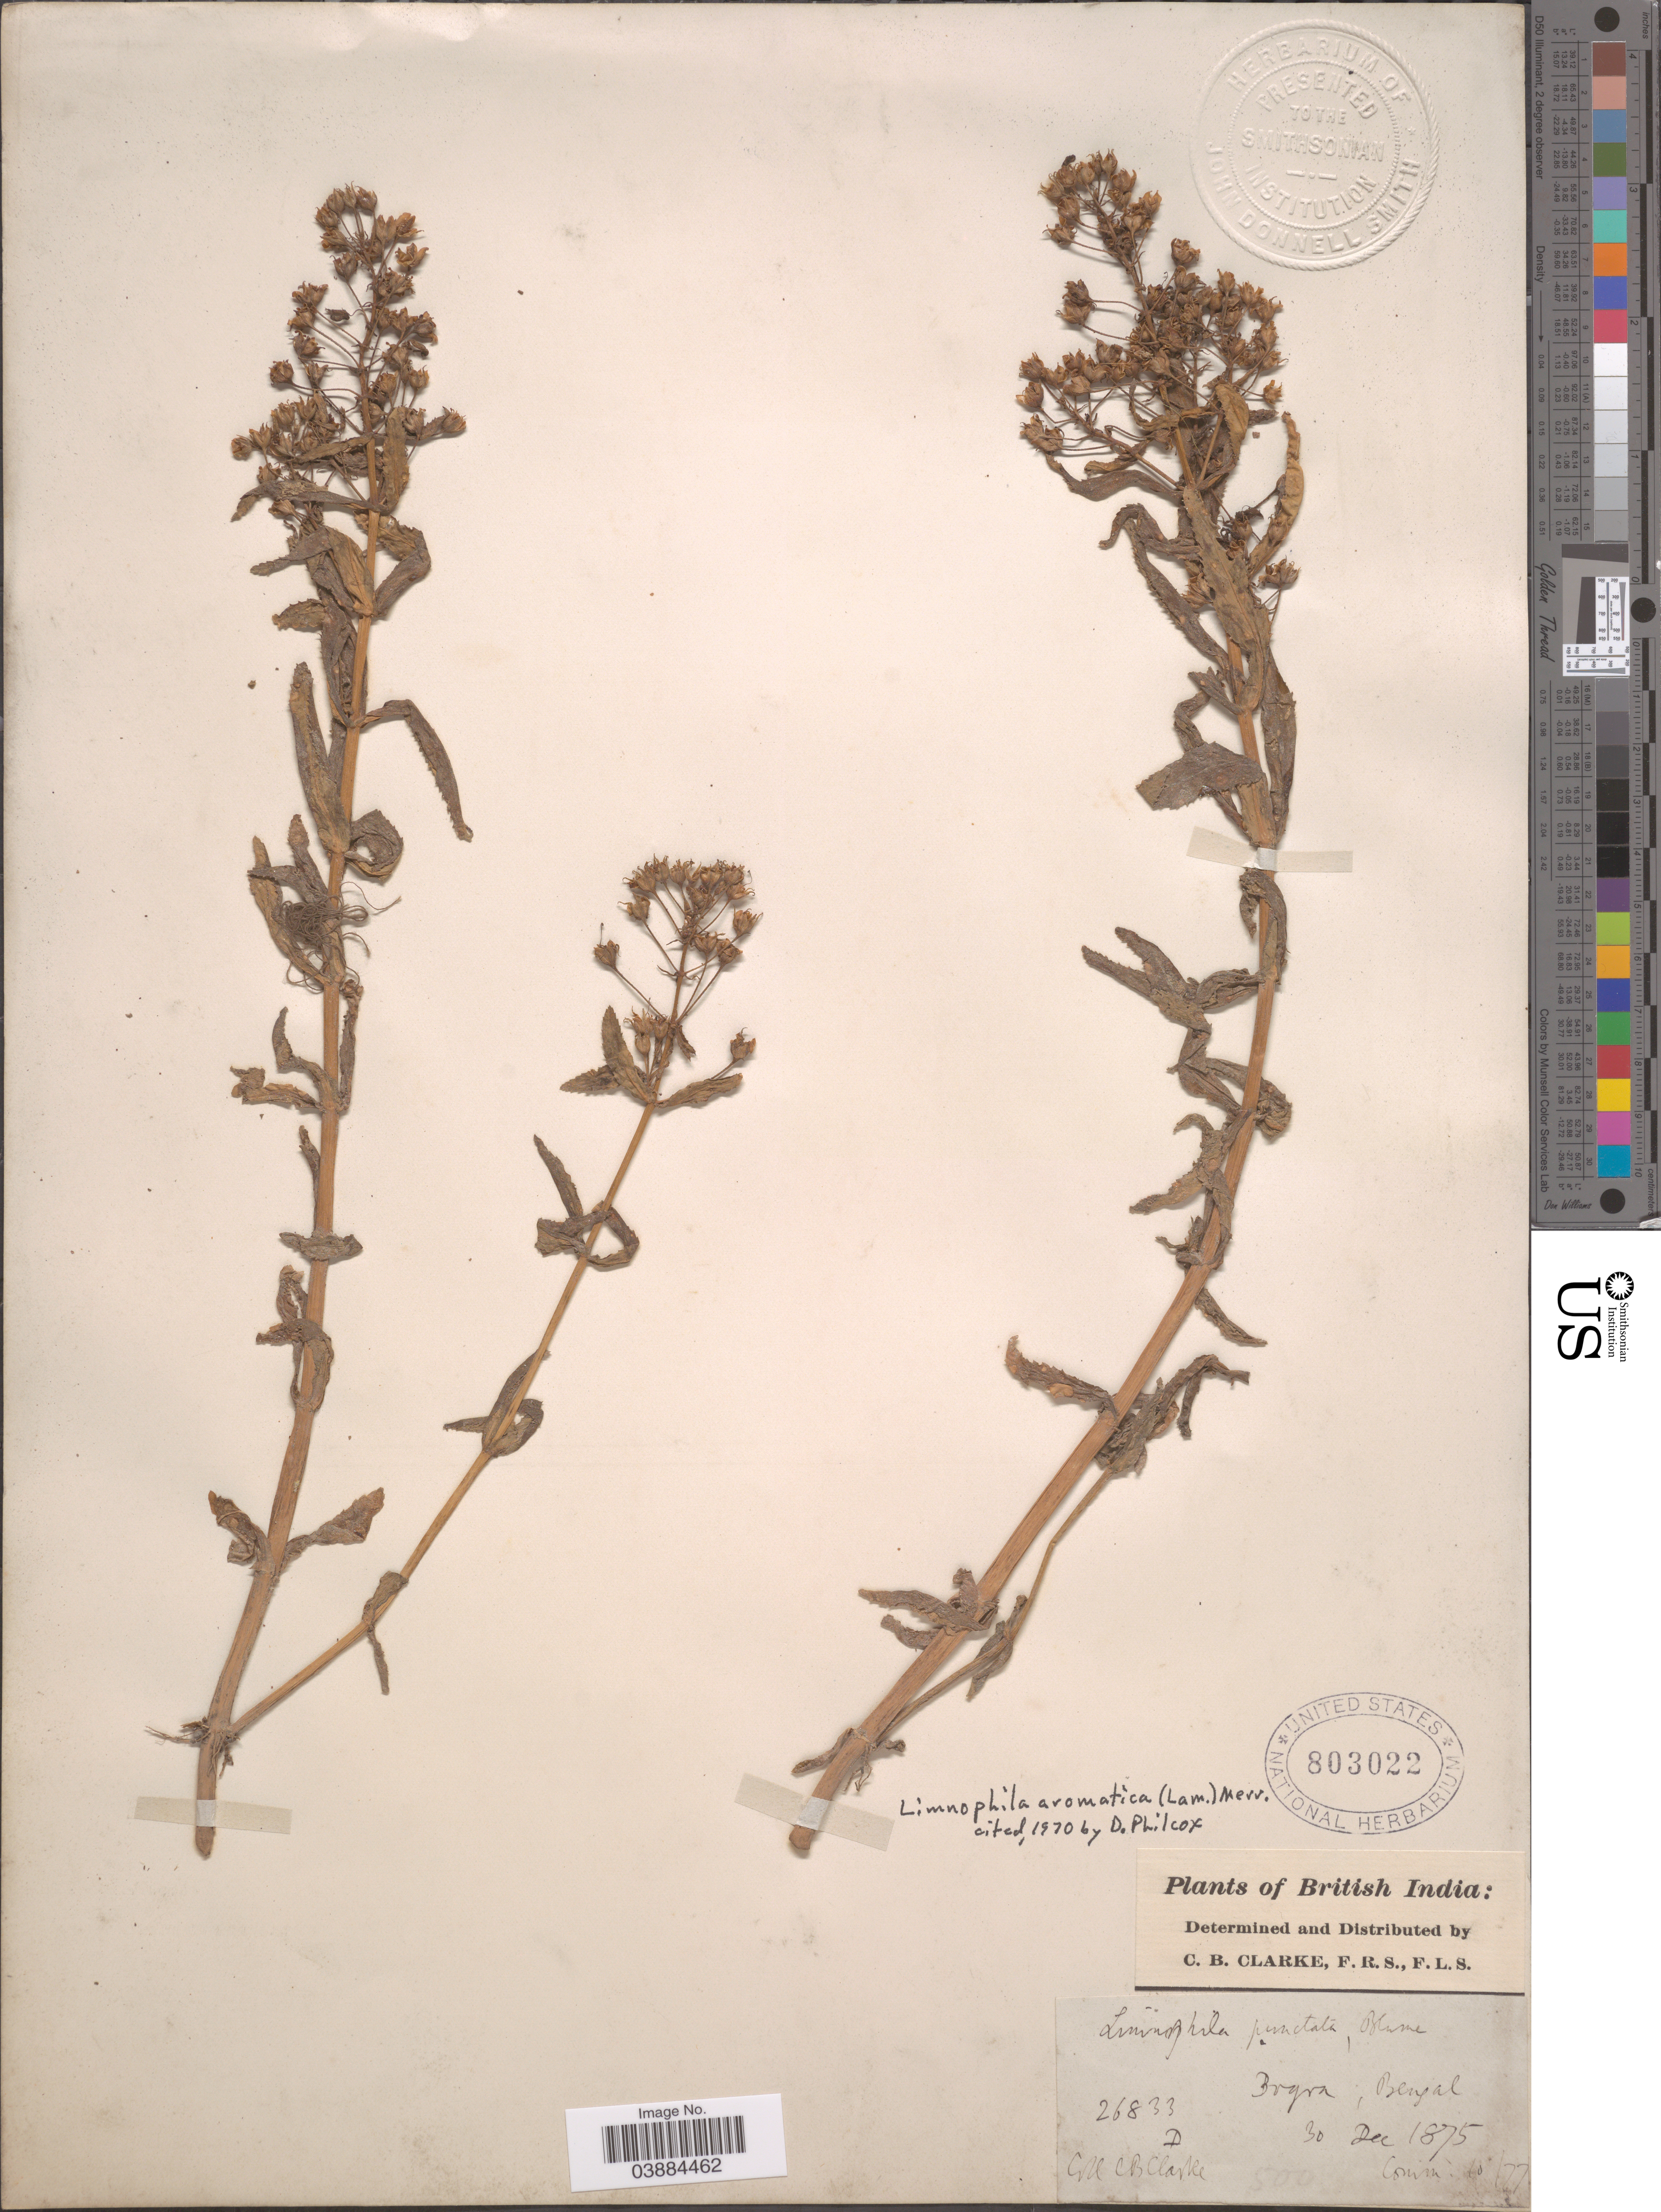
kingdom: Plantae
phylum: Tracheophyta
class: Magnoliopsida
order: Lamiales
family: Plantaginaceae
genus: Limnophila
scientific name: Limnophila aromatica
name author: (Lam.) Merr.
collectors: C. B. Clarke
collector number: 26833 D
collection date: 1875-12-30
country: Bangladesh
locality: British India. Bogra, Bengal.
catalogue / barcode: US 803022